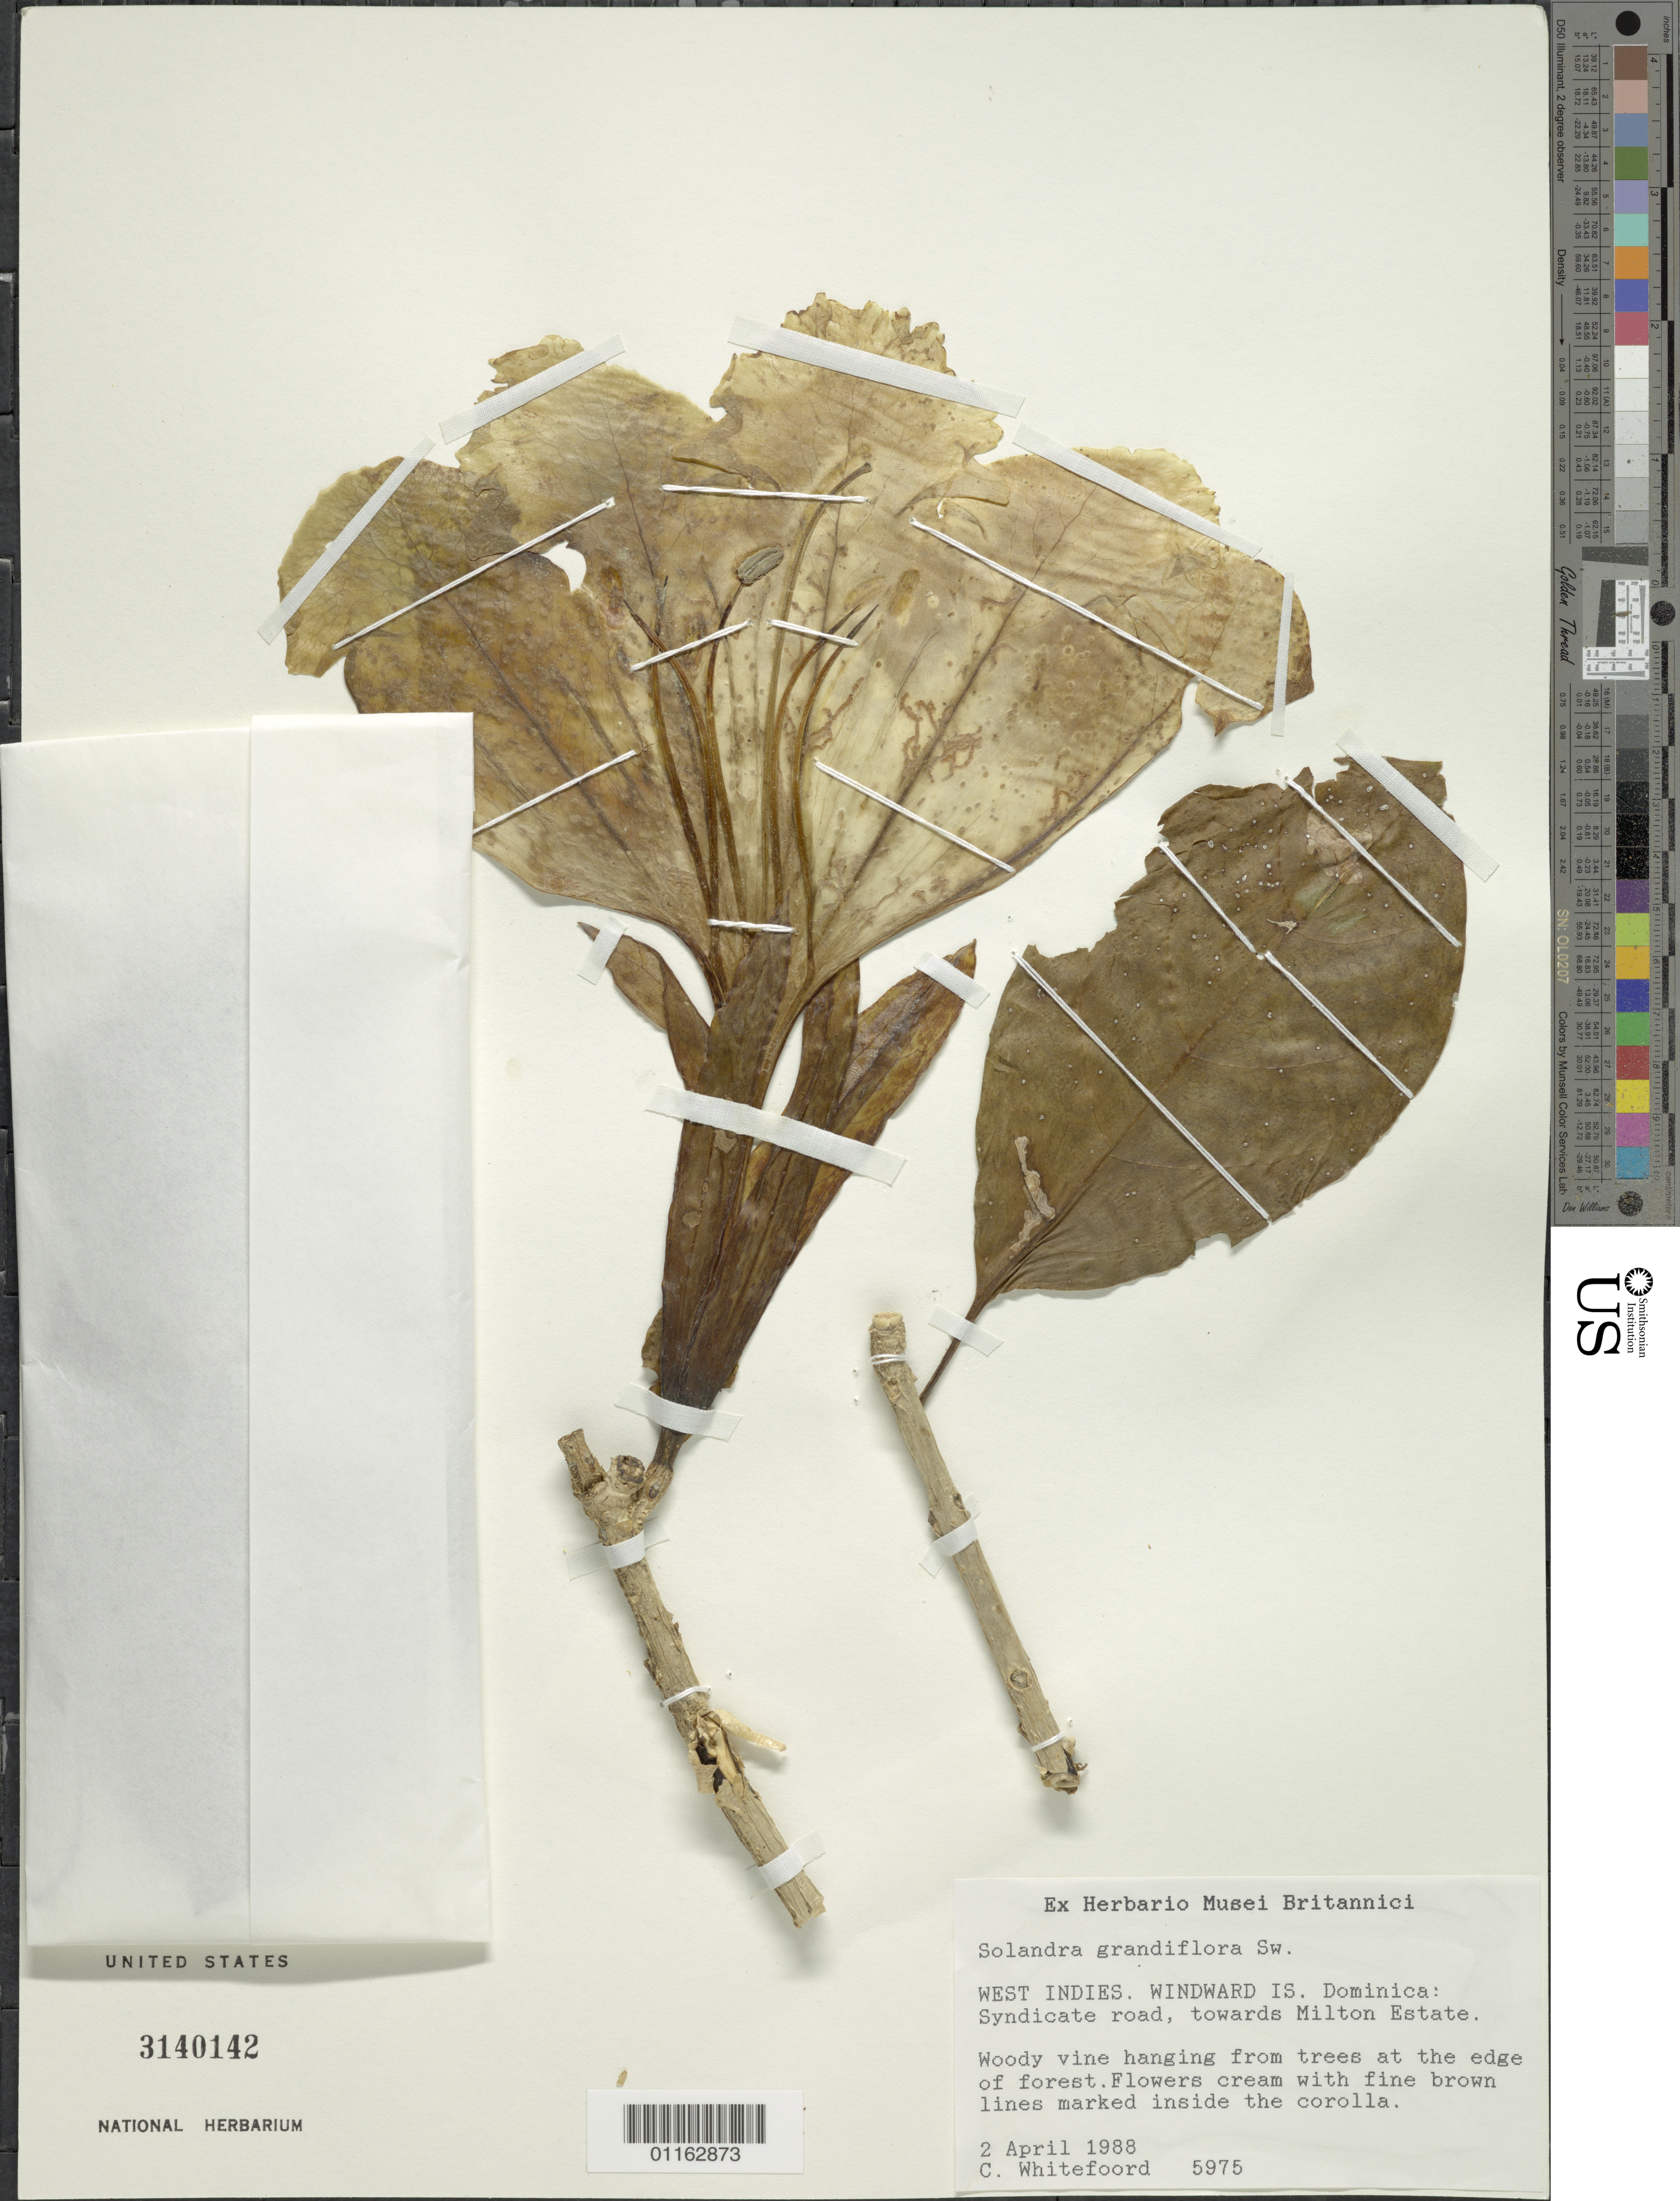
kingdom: Plantae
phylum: Tracheophyta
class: Magnoliopsida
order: Solanales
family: Solanaceae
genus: Solandra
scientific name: Solandra grandiflora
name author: Sw.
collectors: C. Whitefoord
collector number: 5975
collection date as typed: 02 Apr 1988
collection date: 1988-04-02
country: Dominica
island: Dominica I.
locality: Syndicate road towards Milton Estate. woody vine hanging from tree at edge of forest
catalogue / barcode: US 3140142